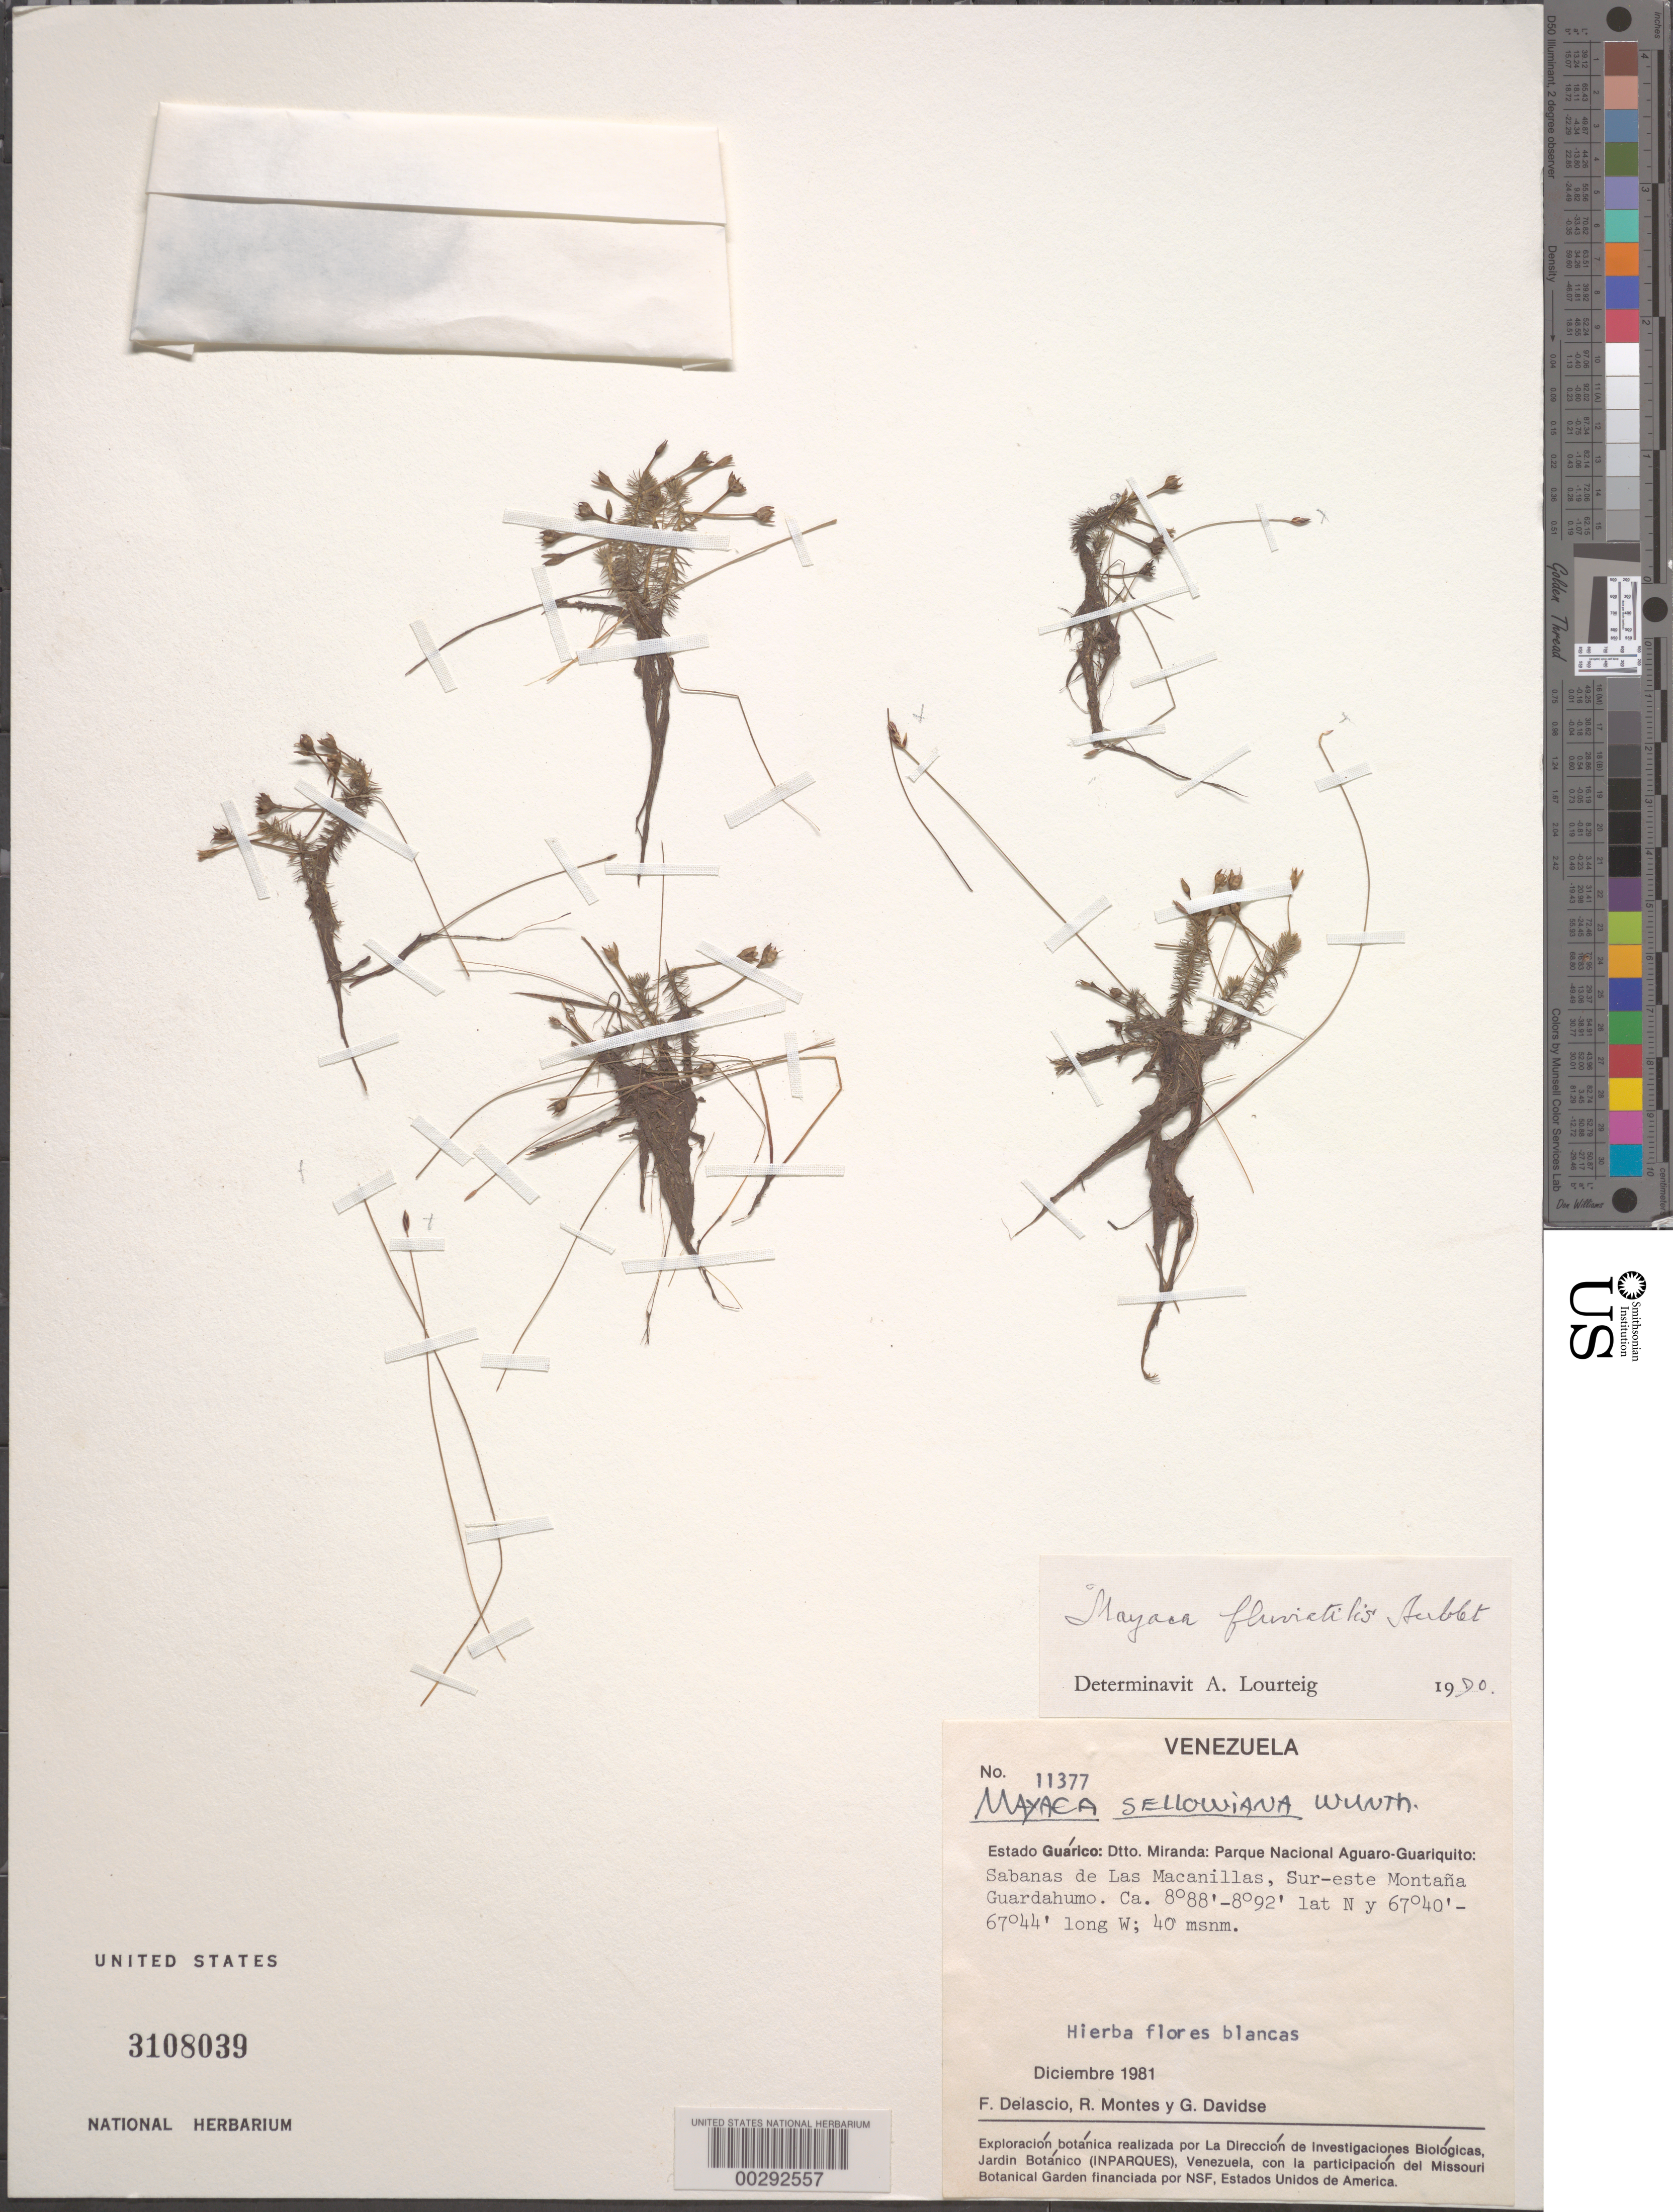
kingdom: Plantae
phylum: Tracheophyta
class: Liliopsida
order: Poales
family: Mayacaceae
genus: Mayaca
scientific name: Mayaca fluviatilis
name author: Aubl.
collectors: F. Delascio C., R. Montes & G. Davidse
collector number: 11377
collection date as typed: Dec 1981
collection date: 1981-12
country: Venezuela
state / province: Guárico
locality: Miranda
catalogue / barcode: US 3108039